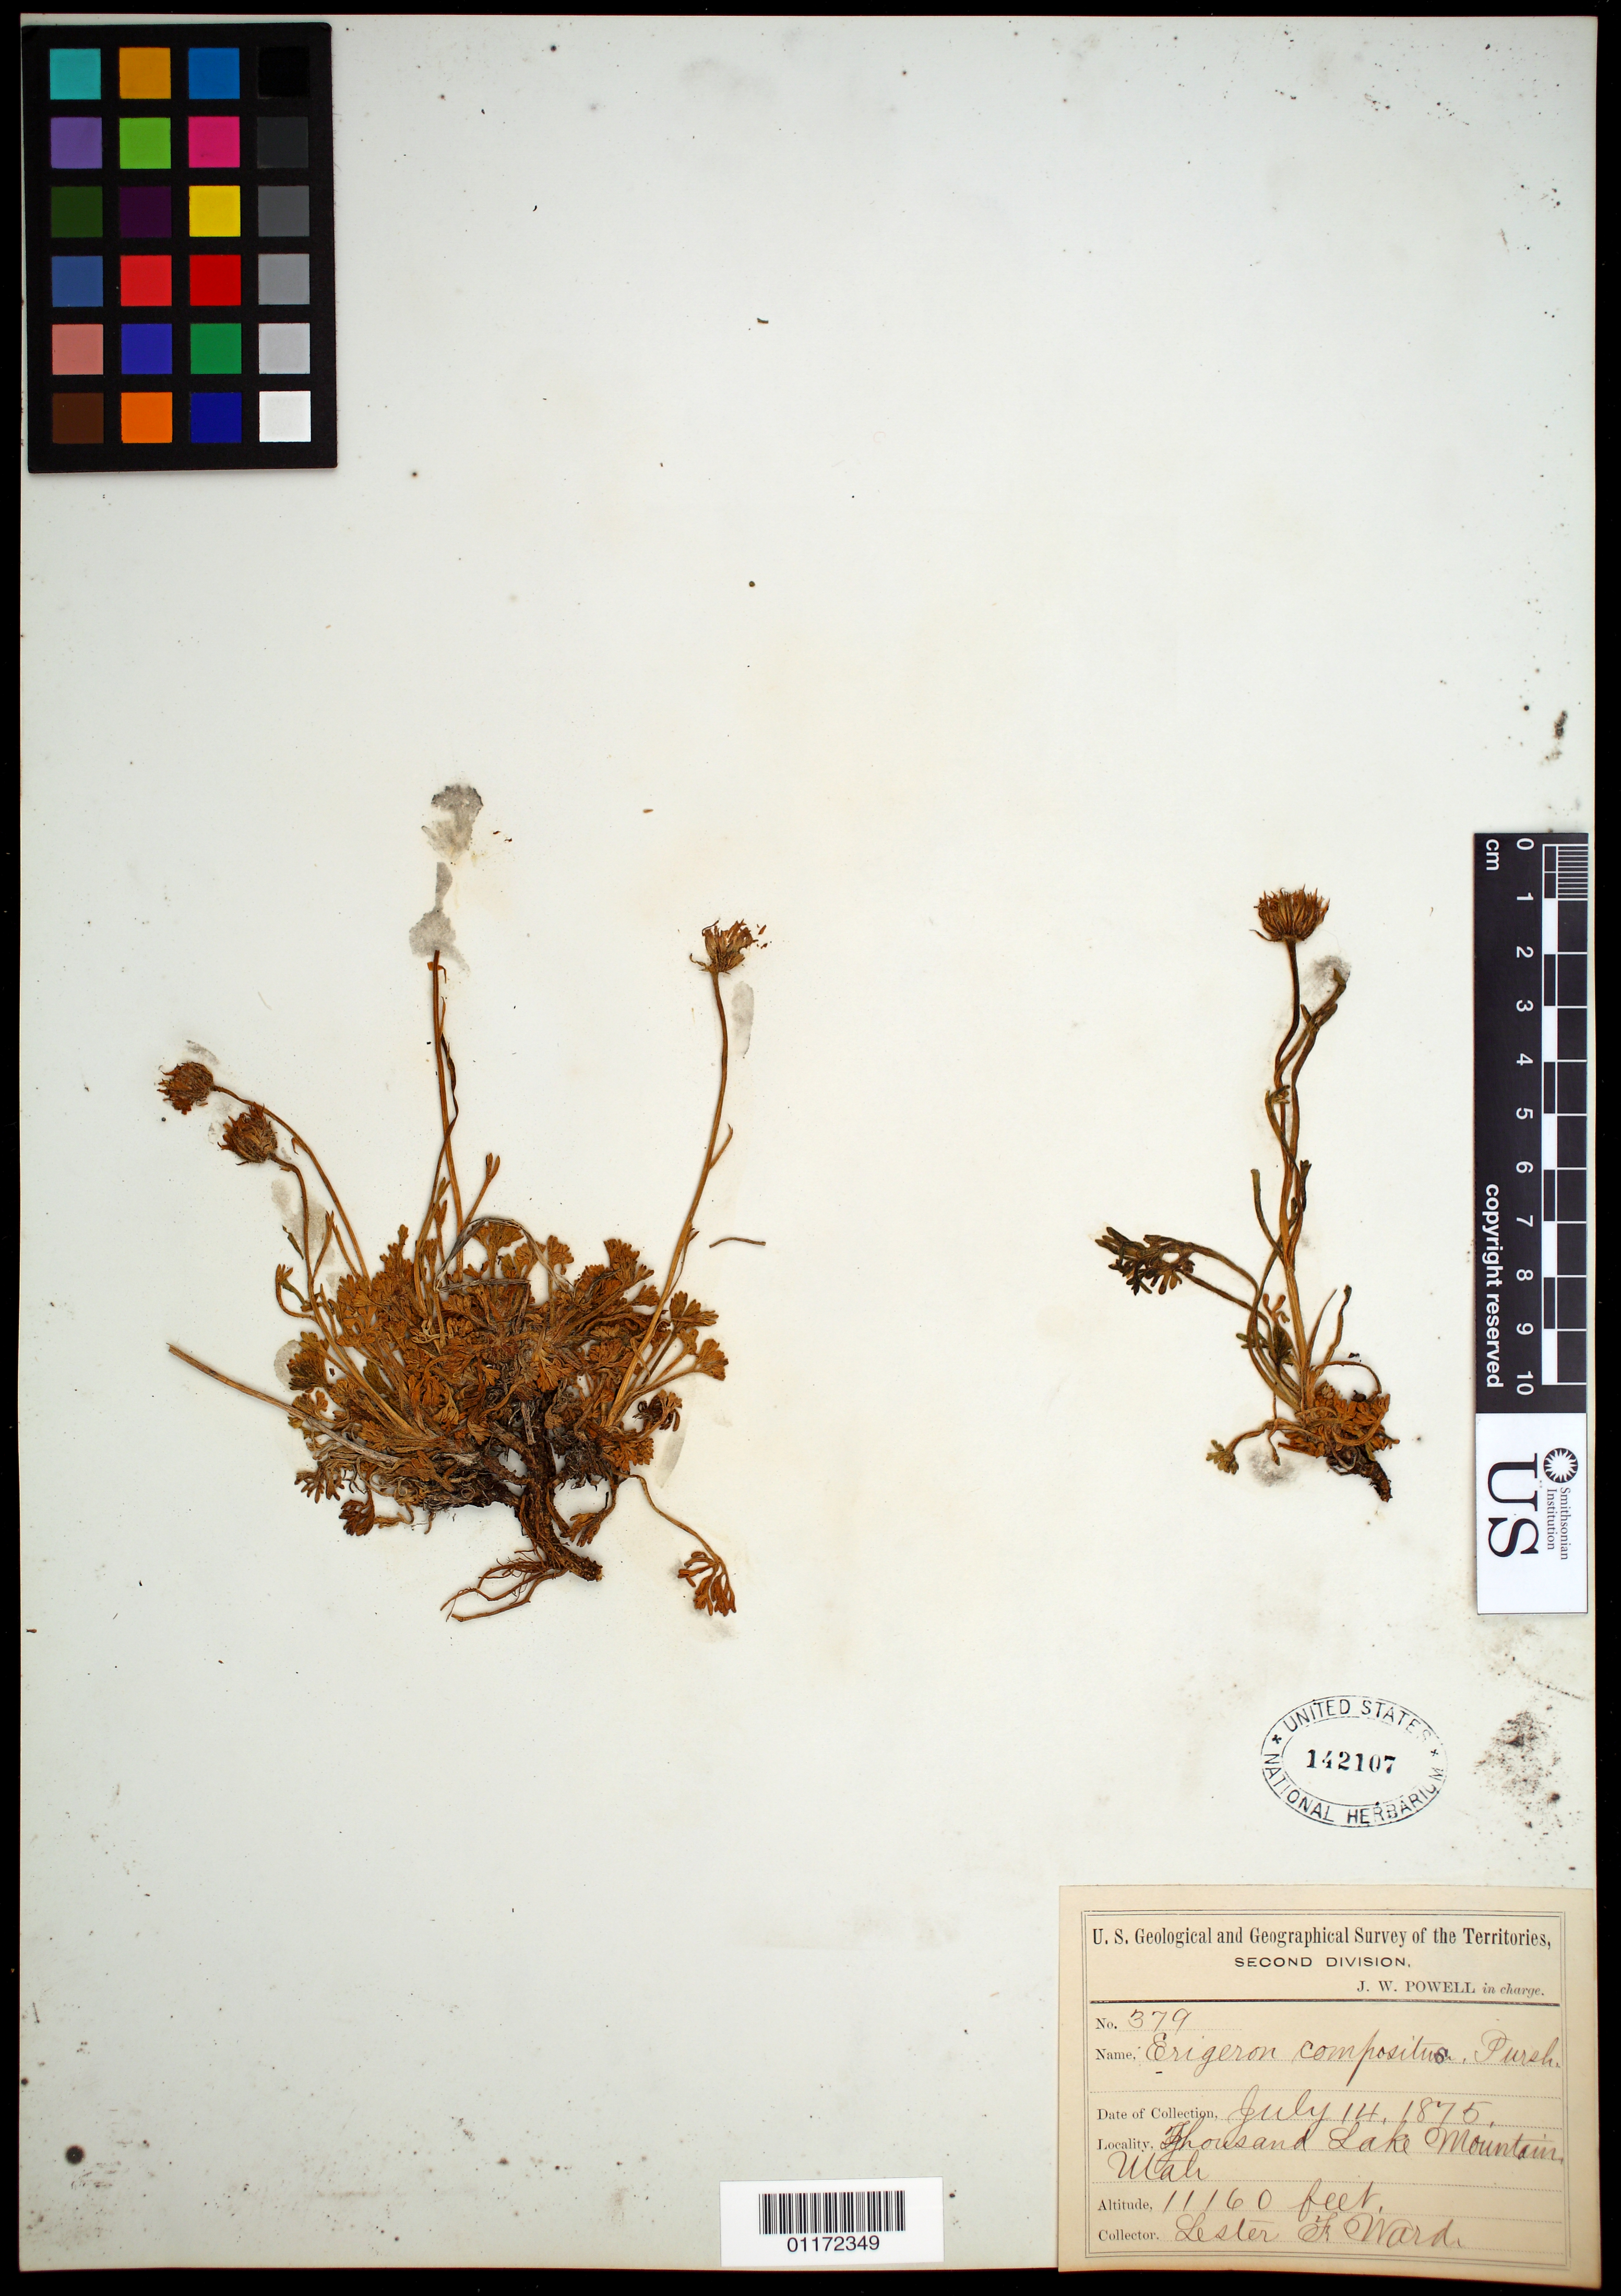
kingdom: Plantae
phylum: Tracheophyta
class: Magnoliopsida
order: Asterales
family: Asteraceae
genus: Erigeron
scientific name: Erigeron compositus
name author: Pursh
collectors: L. F. Ward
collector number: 379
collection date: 1875-07-14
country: United States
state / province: Utah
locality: Thousand Lake Mountain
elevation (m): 3402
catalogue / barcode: US 142107